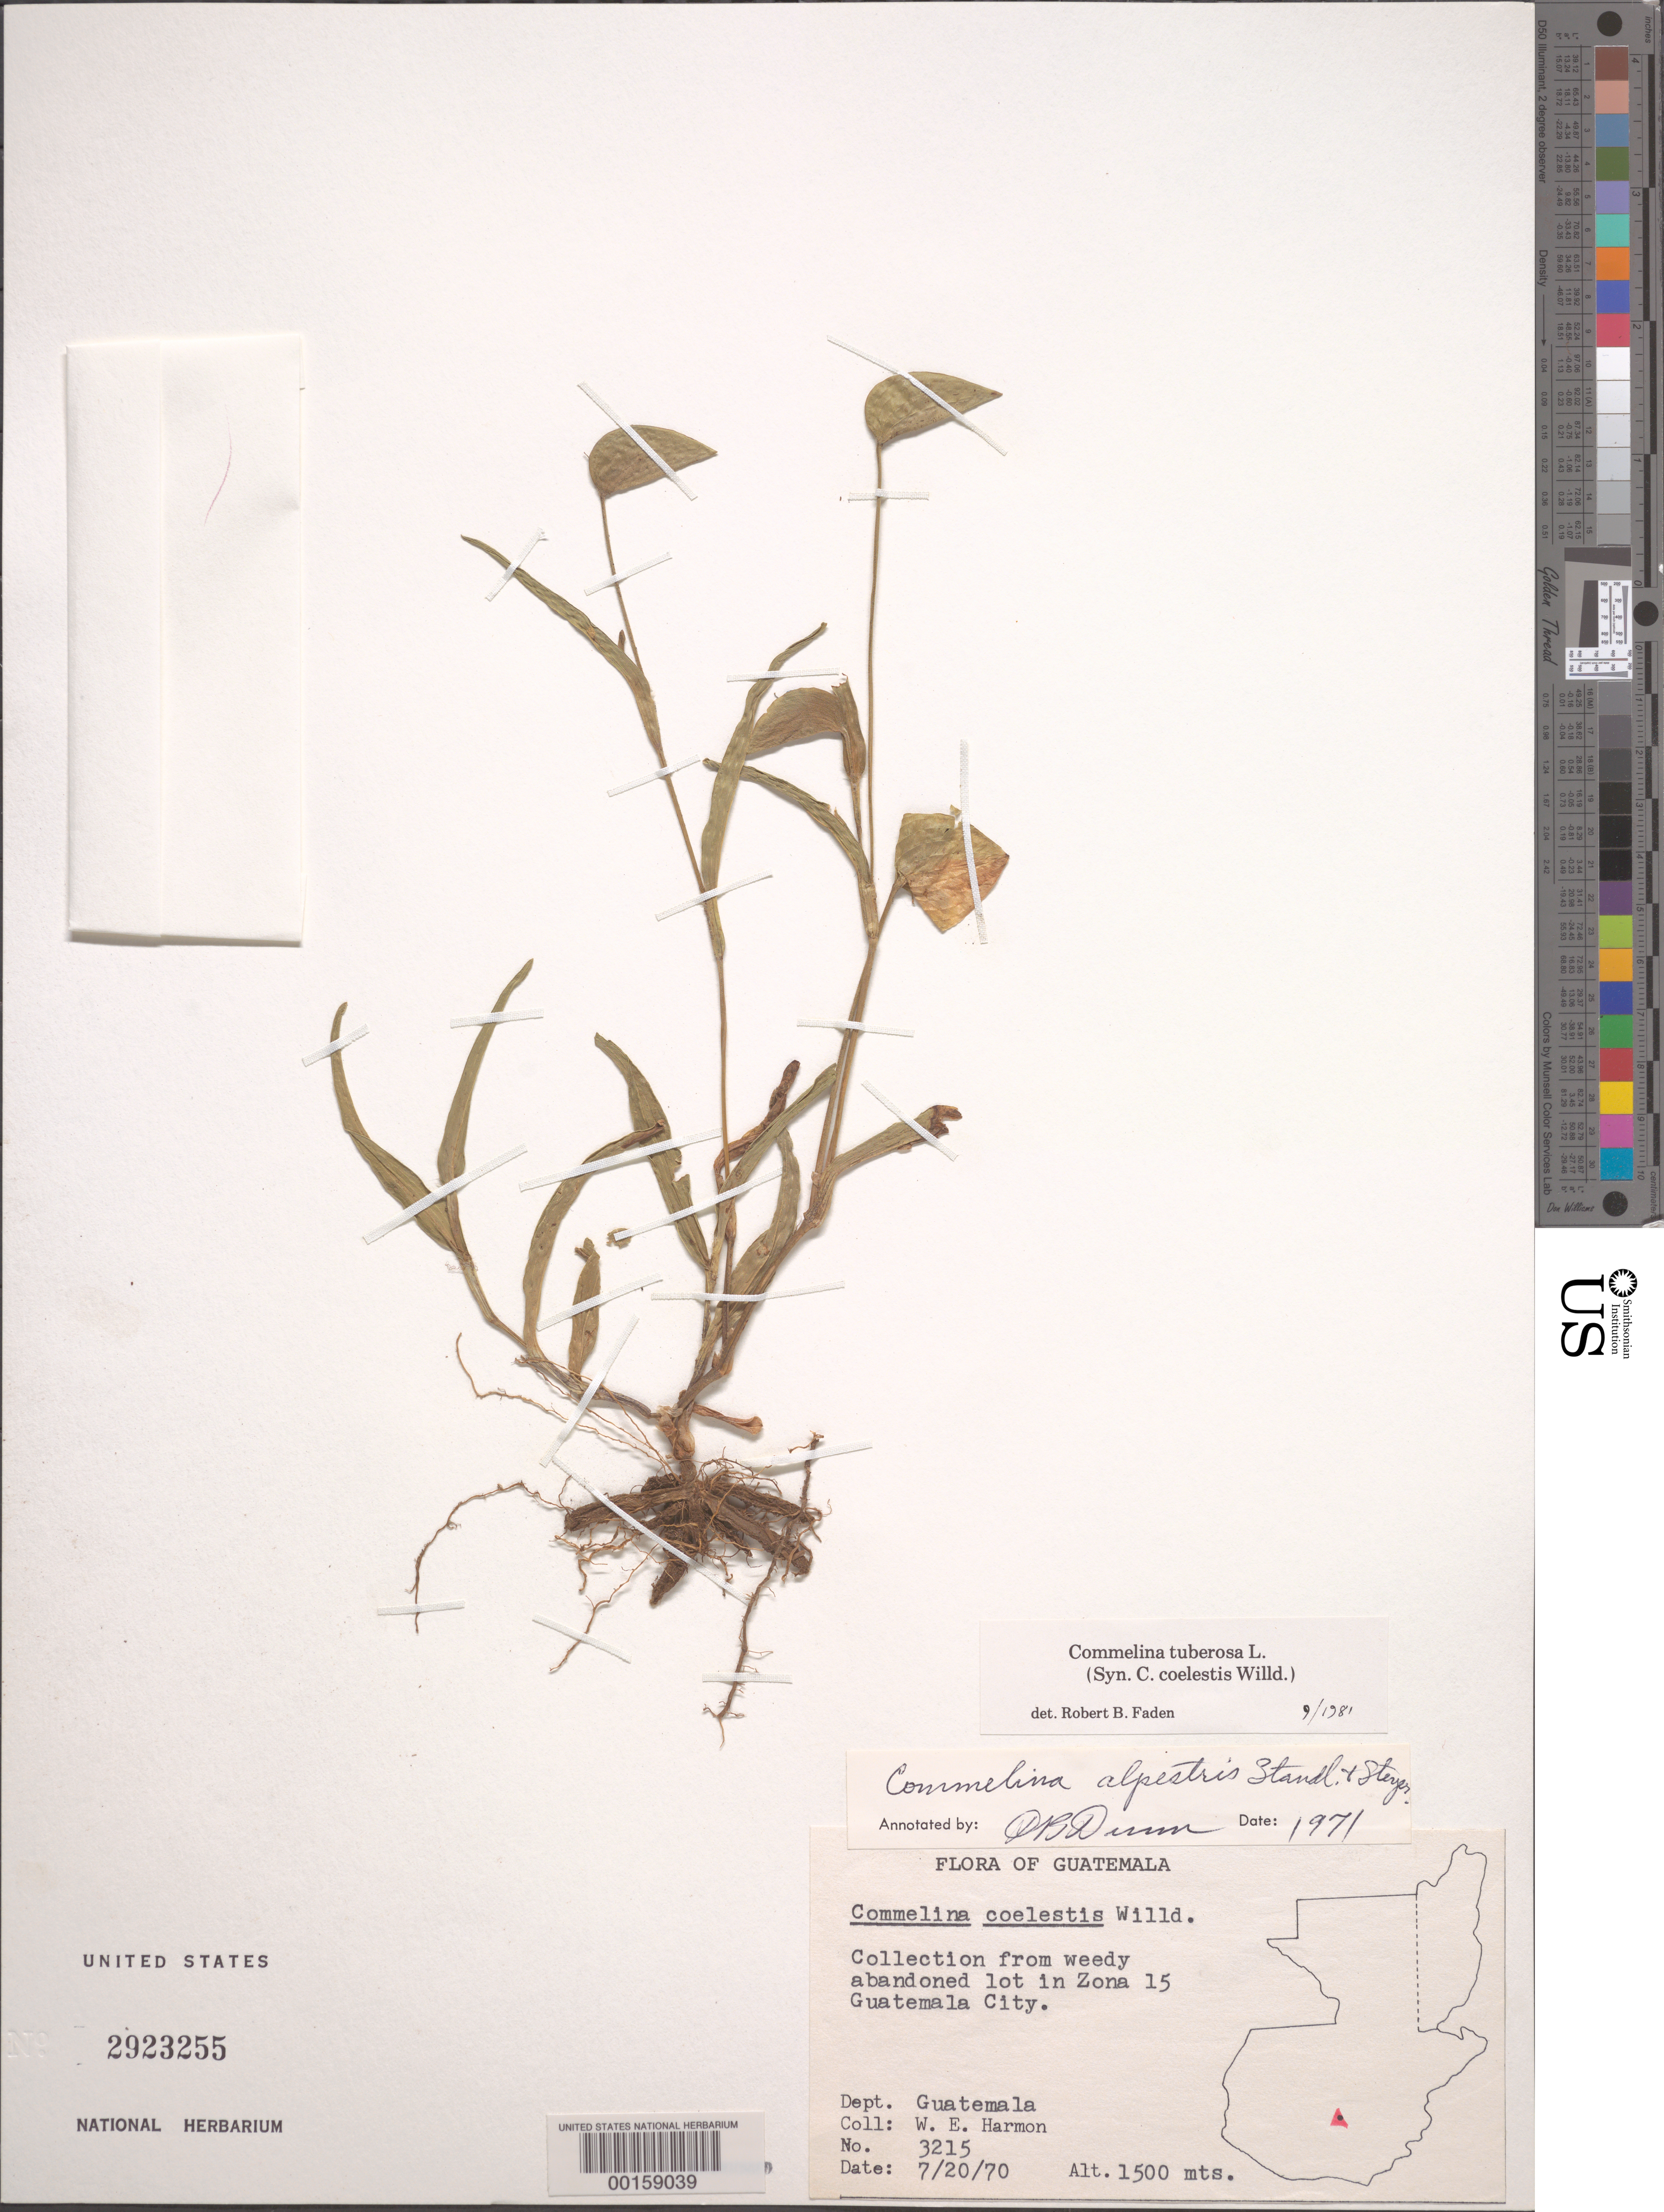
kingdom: Plantae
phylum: Tracheophyta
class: Liliopsida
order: Commelinales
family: Commelinaceae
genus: Commelina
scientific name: Commelina tuberosa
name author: L.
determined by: Faden, Robert B., (US), Smithsonian Institution - National Museum of Natural History (UNITED STATES)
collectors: W. E. Harmon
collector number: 3215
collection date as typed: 20 Jul 1970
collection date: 1970-07-20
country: Guatemala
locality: Guatemala city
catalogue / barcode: US 2923255